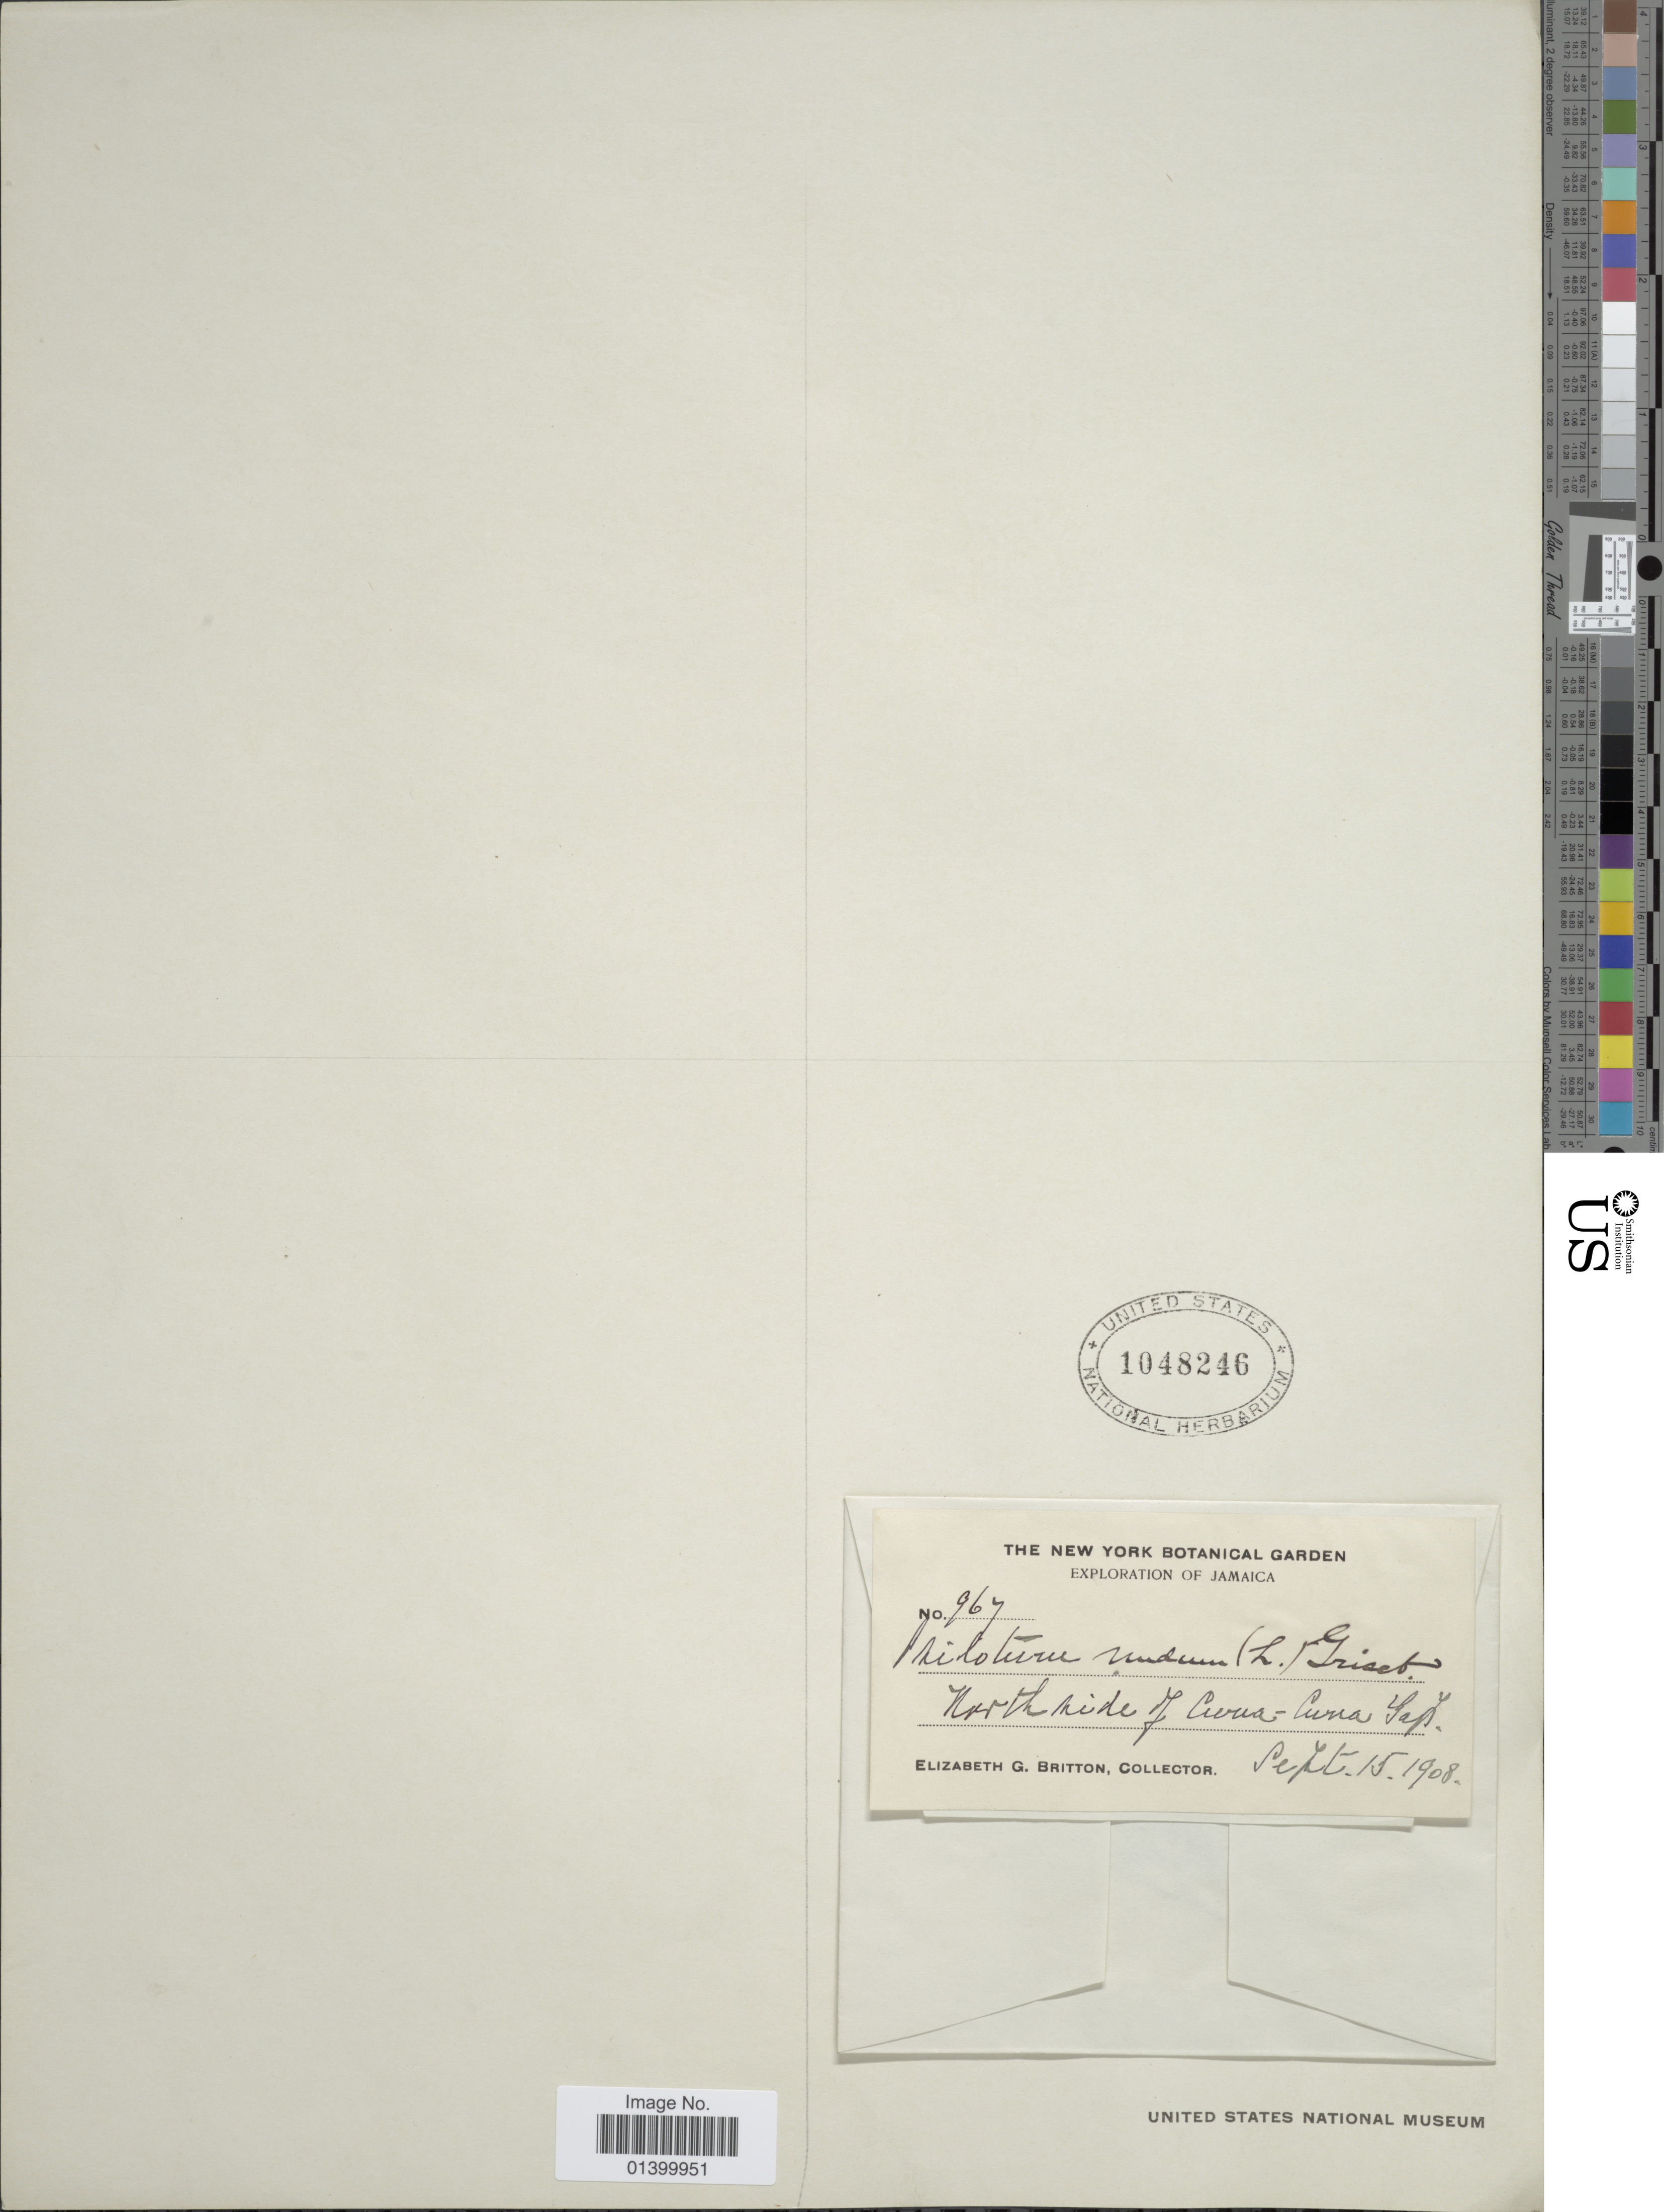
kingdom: Plantae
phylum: Tracheophyta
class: Polypodiopsida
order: Psilotales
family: Psilotaceae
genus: Psilotum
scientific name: Psilotum nudum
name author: (L.) P. Beauv.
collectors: E. G. Britton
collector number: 967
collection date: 1908-09-15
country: Jamaica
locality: North side of Cuma-Cuma Gap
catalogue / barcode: US 1048246